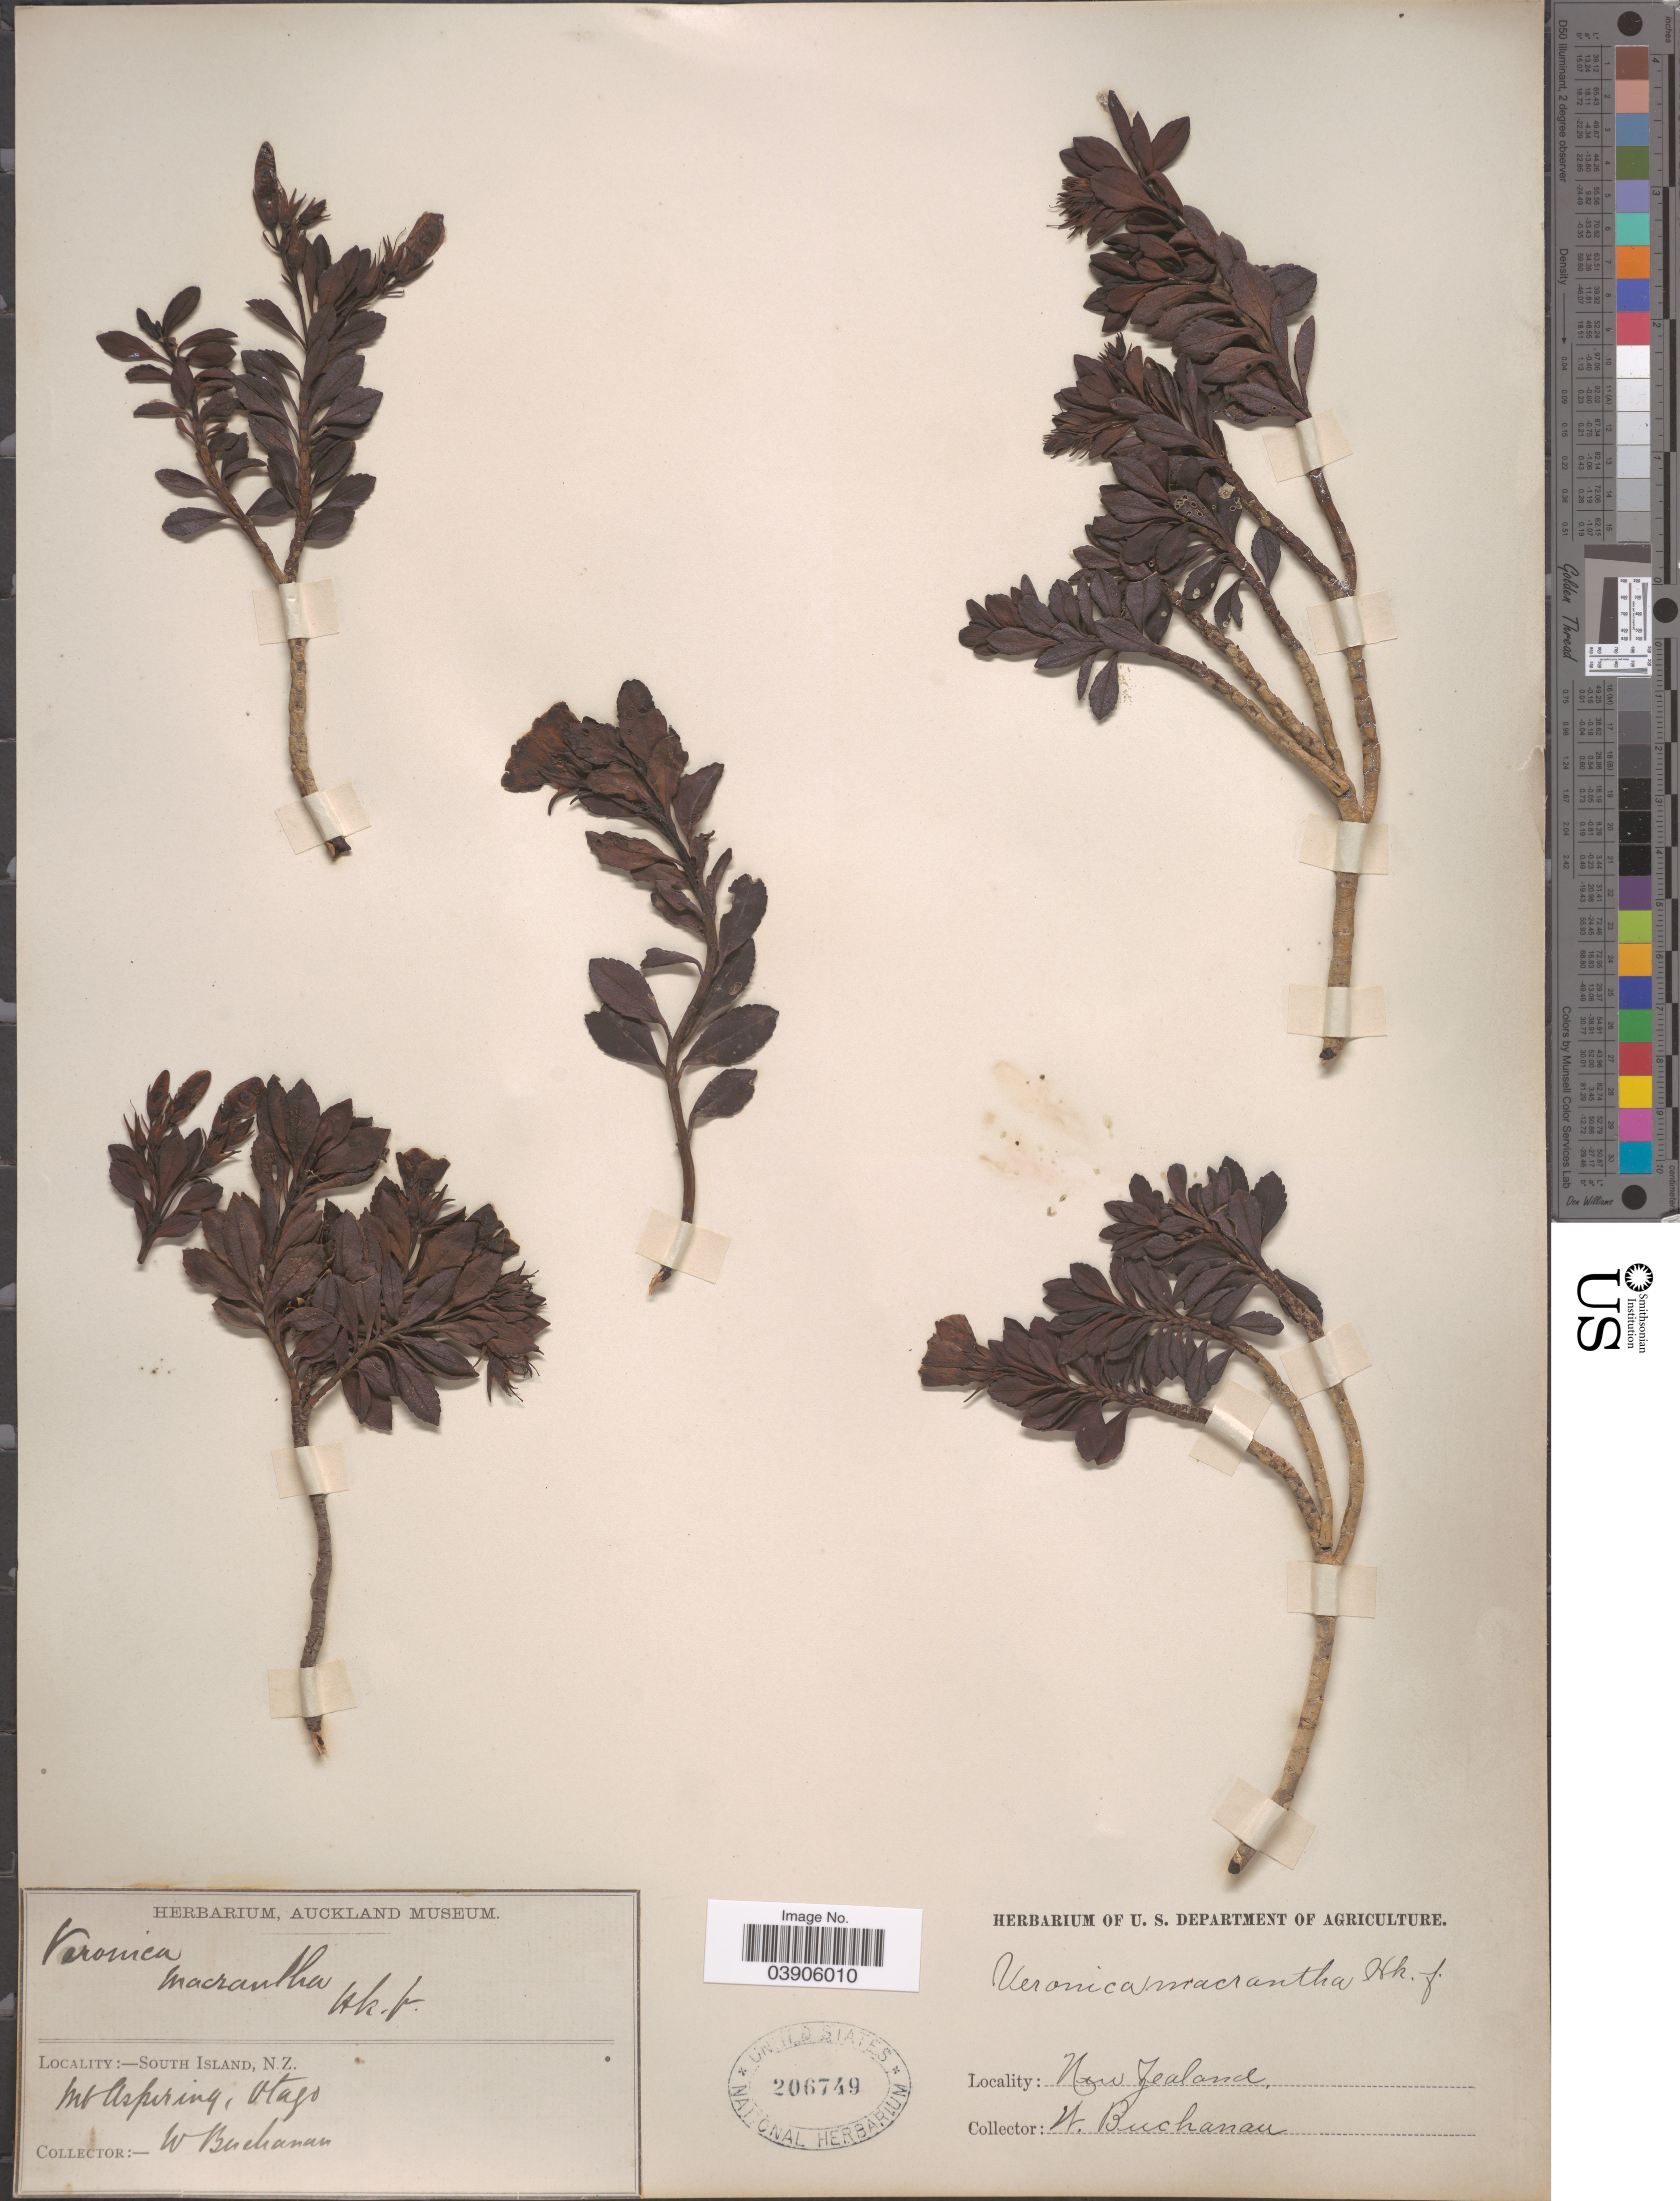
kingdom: Plantae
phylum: Tracheophyta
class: Magnoliopsida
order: Lamiales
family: Plantaginaceae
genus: Hebe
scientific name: Hebe macrantha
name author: (Hook. f.) Cockayne & Allan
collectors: W. Buchanan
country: New Zealand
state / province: Otago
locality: South Island. Mt Aspiring.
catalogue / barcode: US 206749